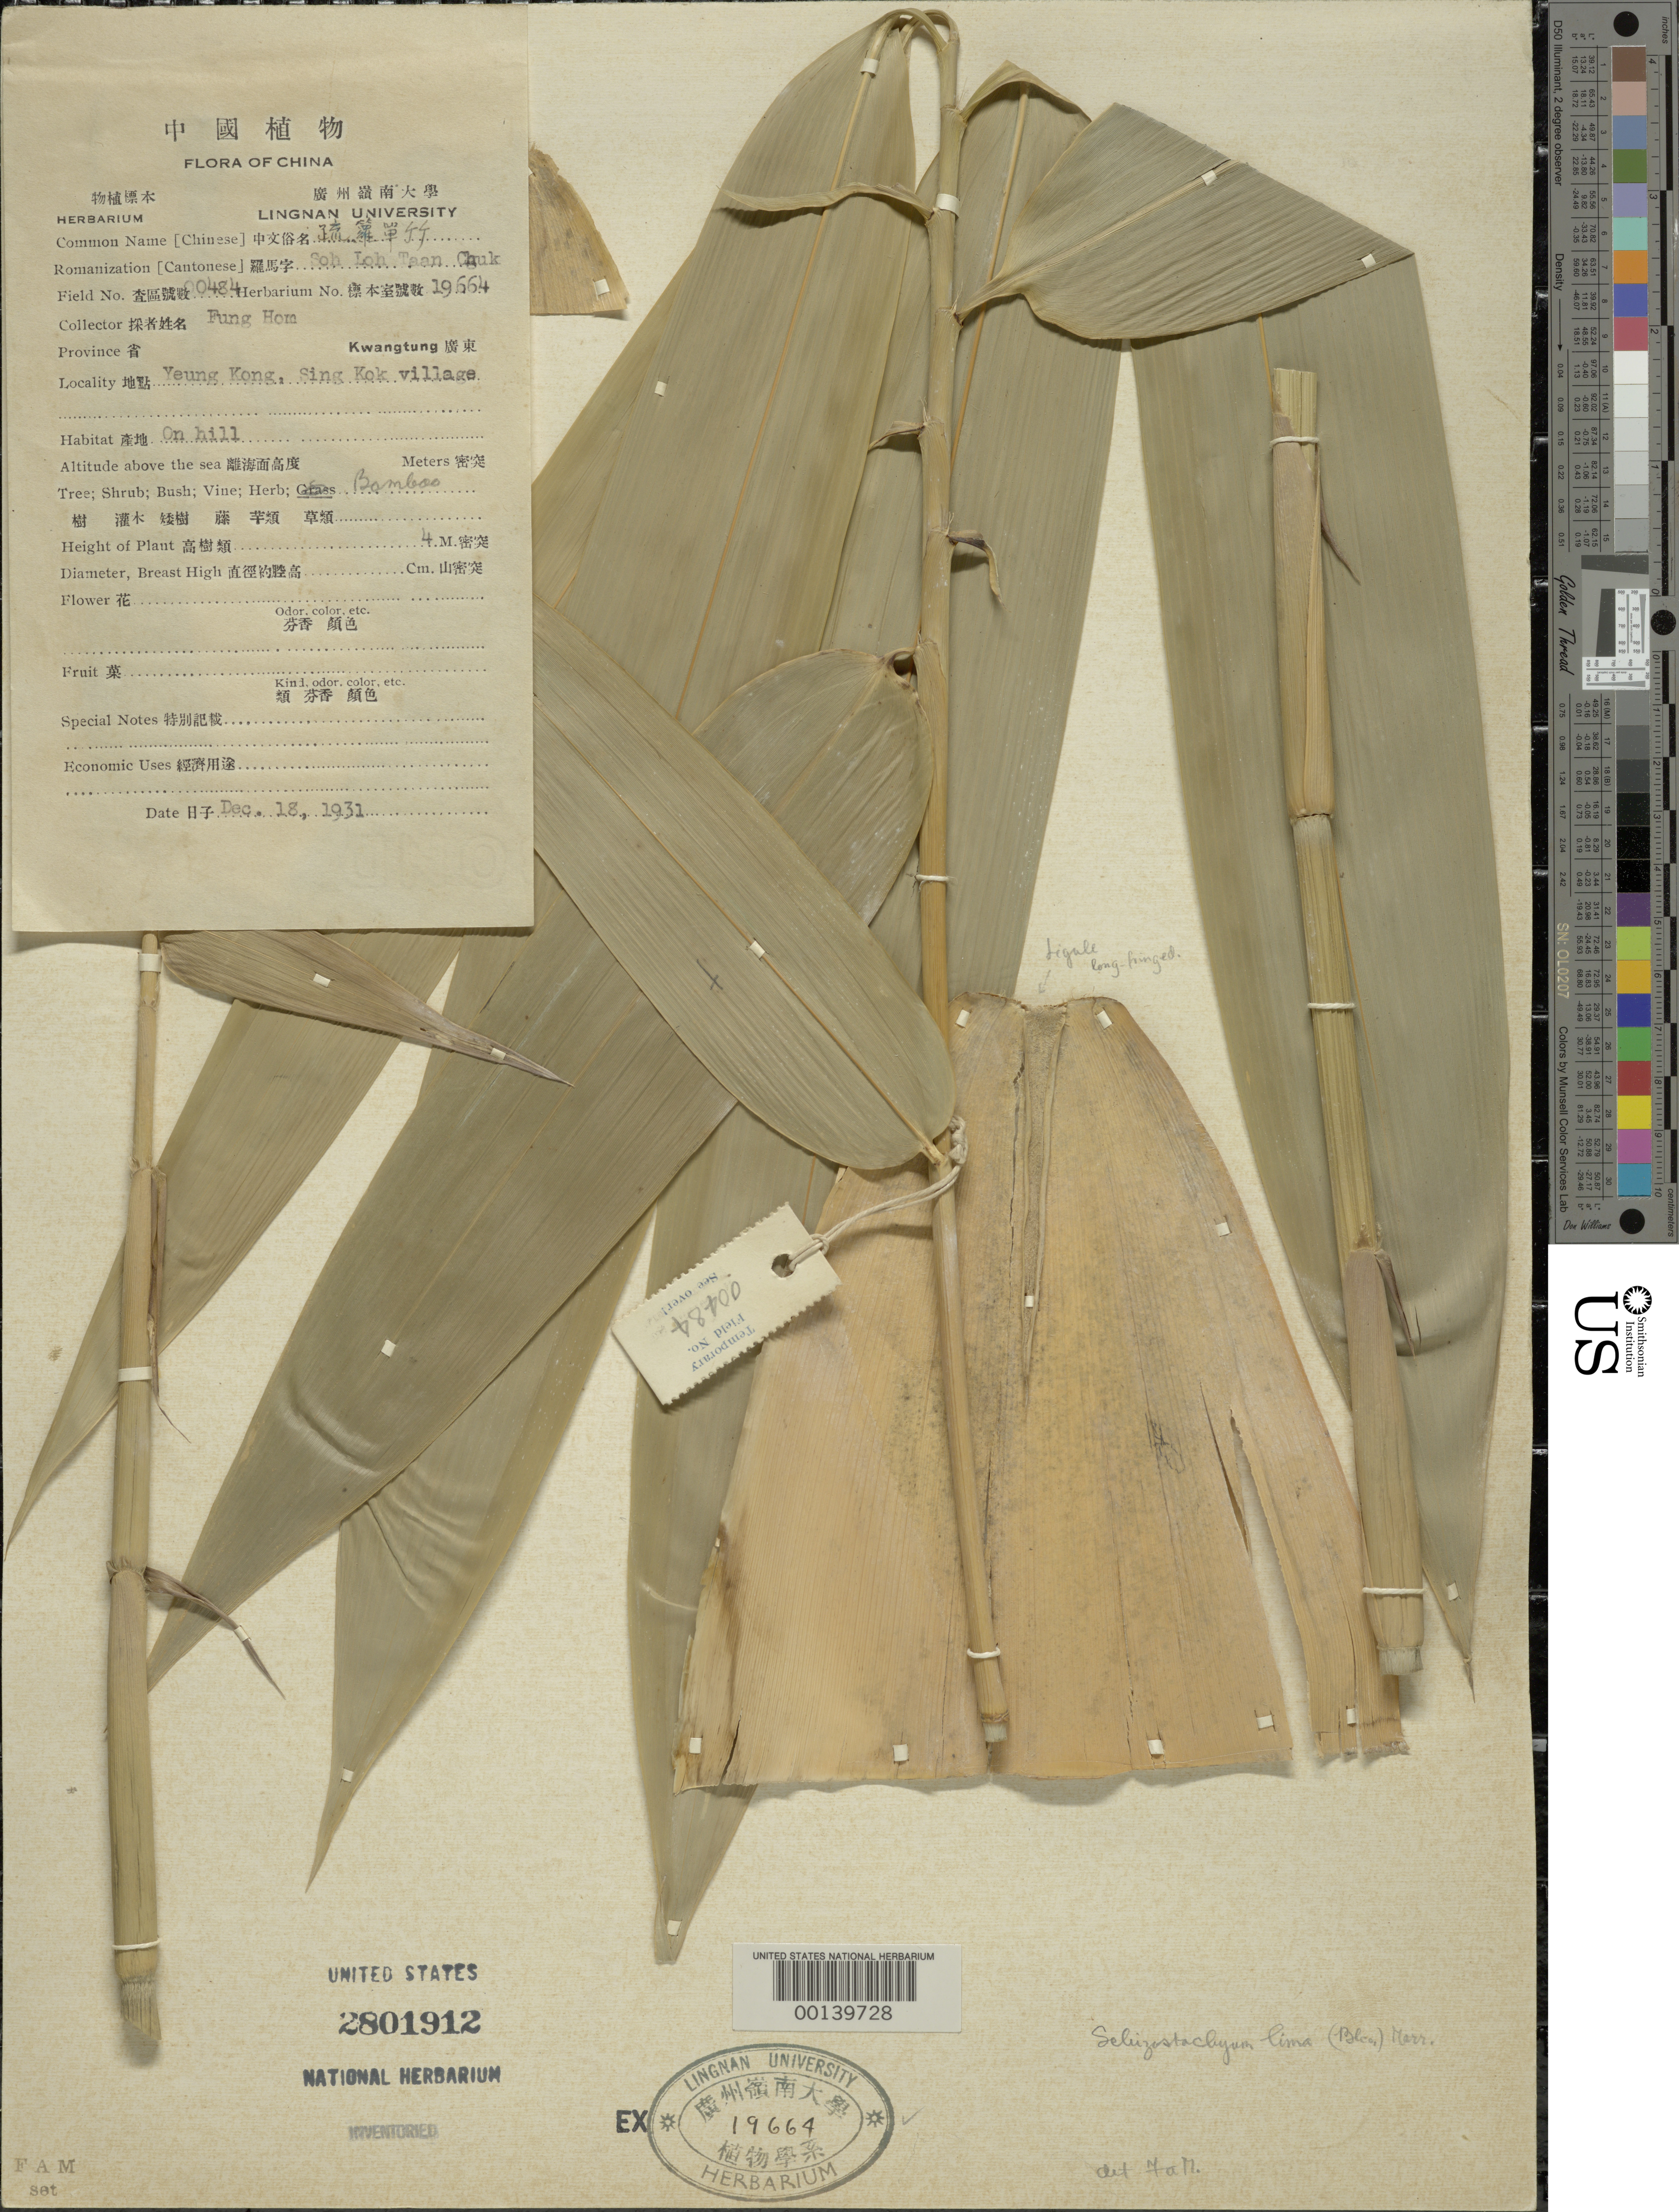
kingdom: Plantae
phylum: Tracheophyta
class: Liliopsida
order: Poales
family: Poaceae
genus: Schizostachyum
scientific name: Schizostachyum lima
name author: (Blanco) Merr.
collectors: H. L. Fung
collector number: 484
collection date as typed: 18 Dec 1931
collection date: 1931-12-18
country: China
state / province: Guangdong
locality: Yeung kong, sing kok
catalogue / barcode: US 2801912